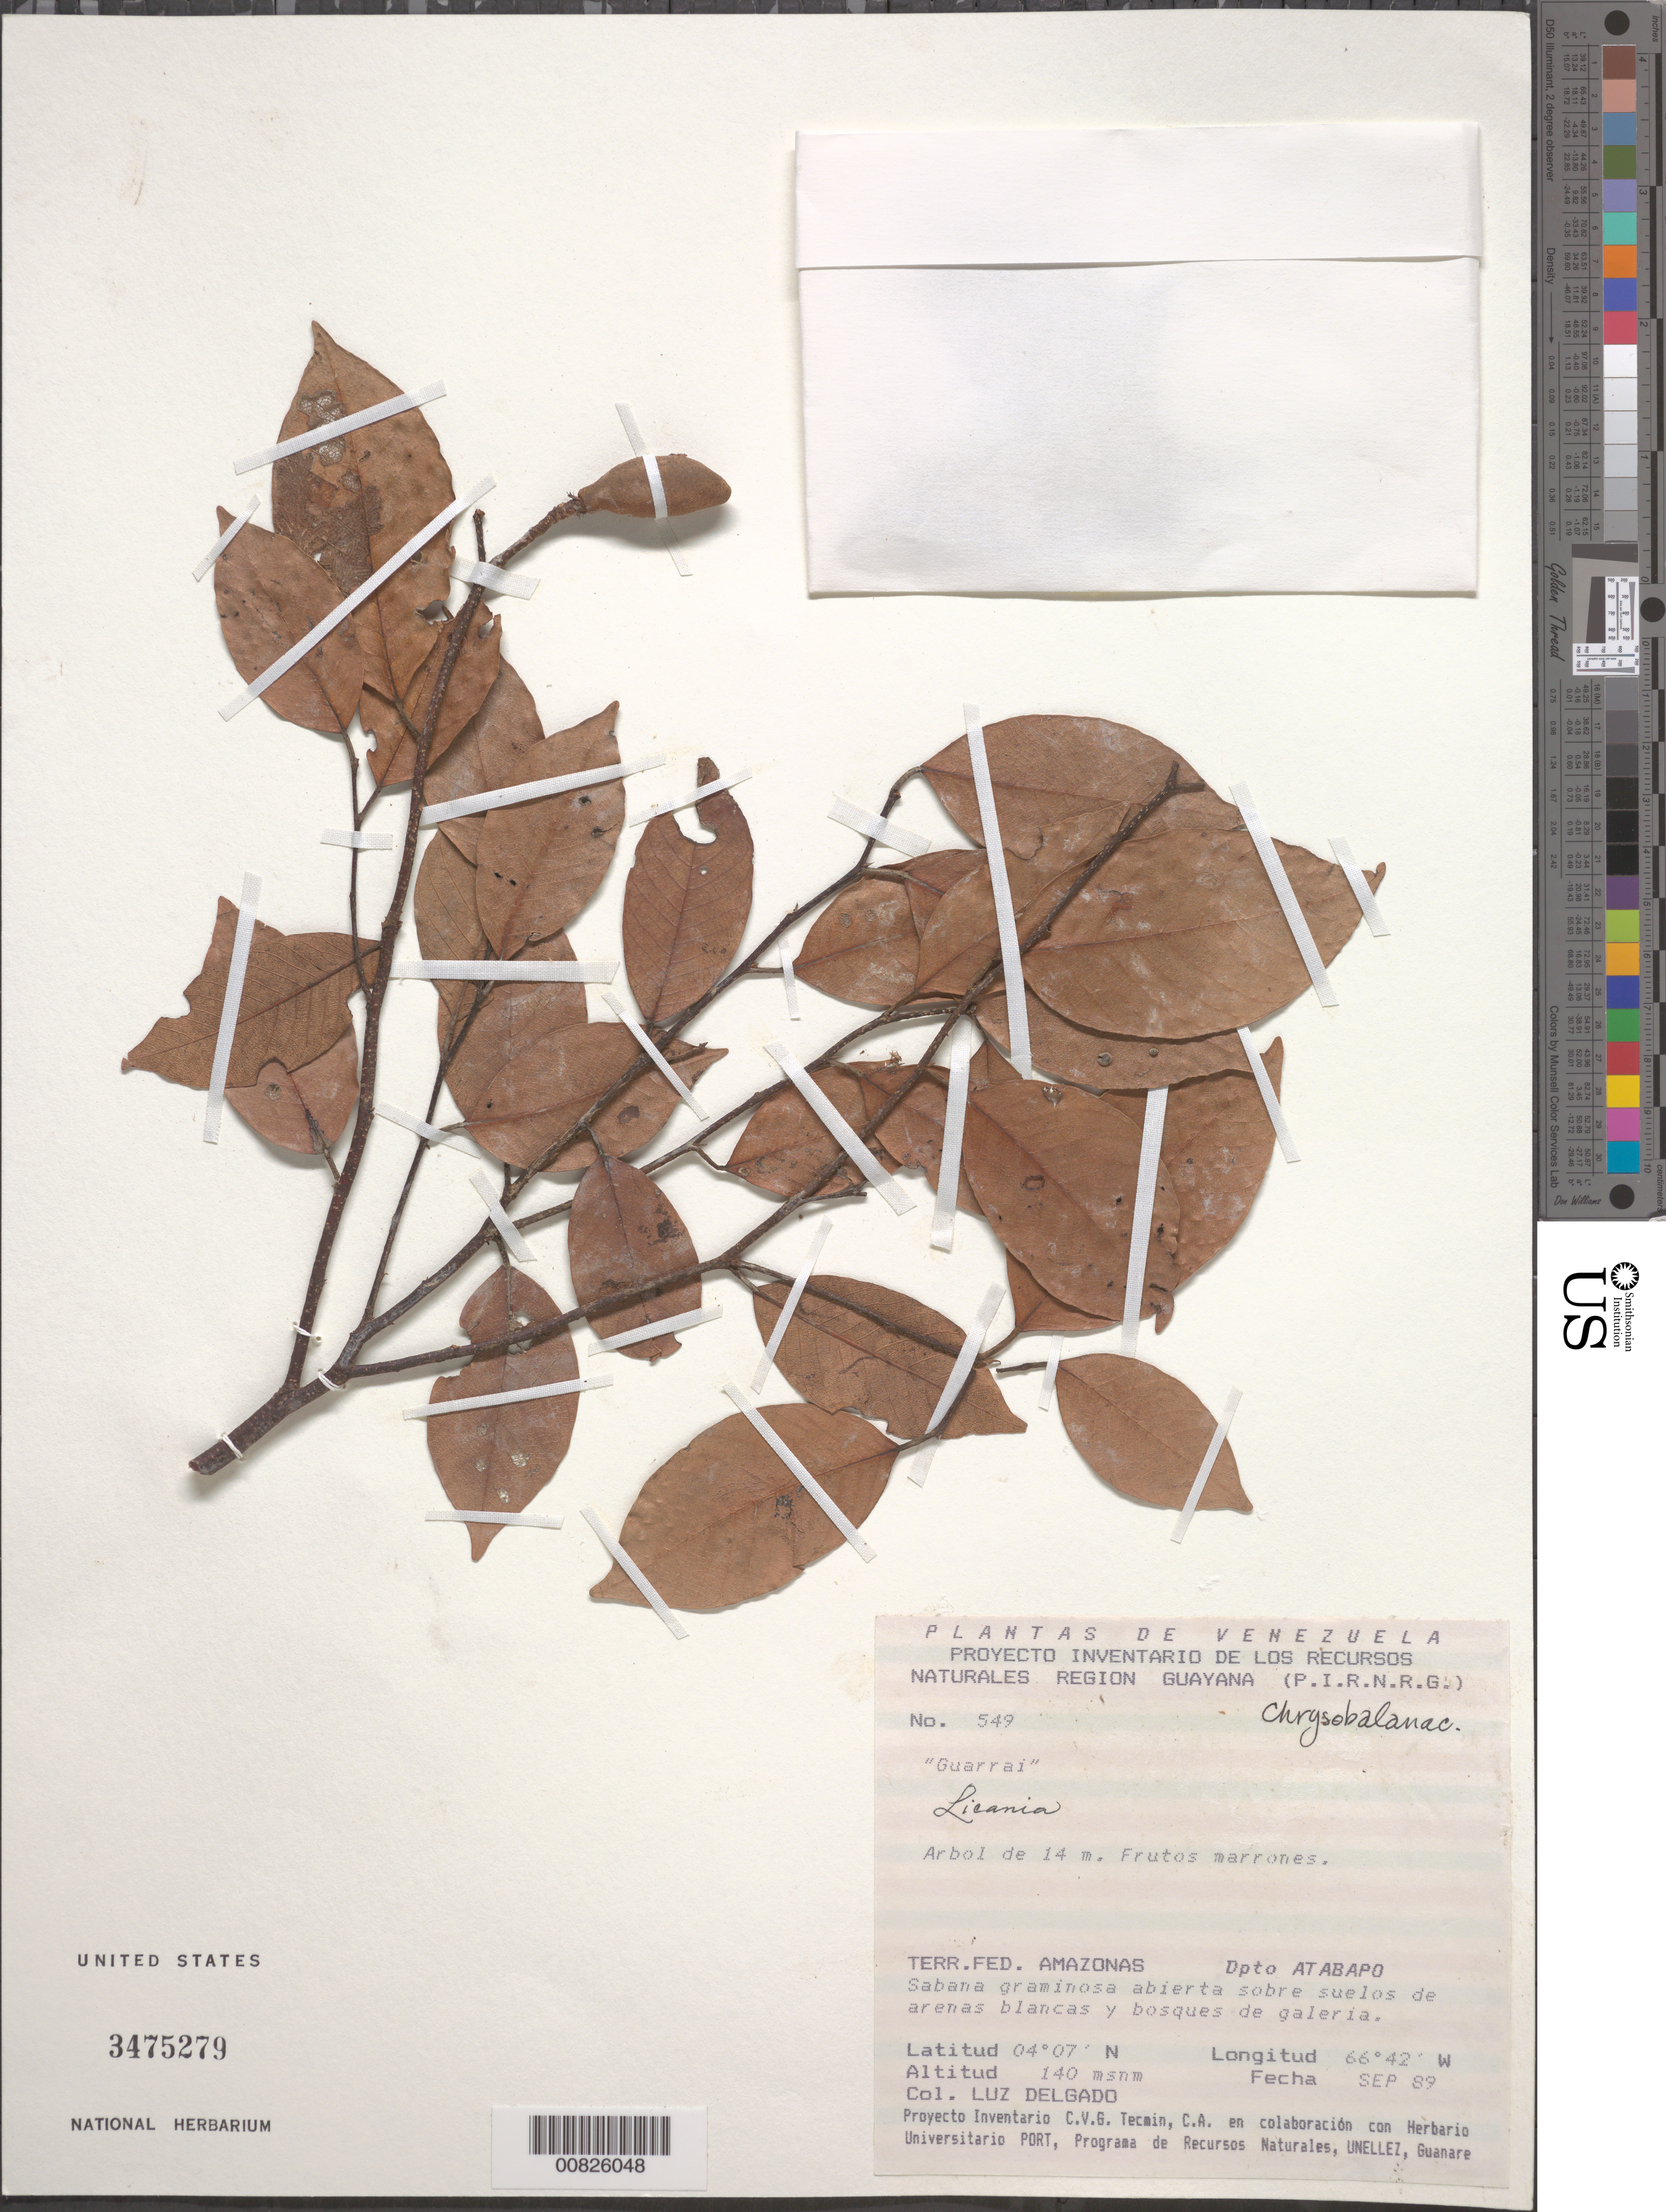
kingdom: Plantae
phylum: Tracheophyta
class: Magnoliopsida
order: Malpighiales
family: Chrysobalanaceae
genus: Licania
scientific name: Licania sp.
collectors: L. Delgado V.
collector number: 549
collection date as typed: Sep-89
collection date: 1989-09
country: Venezuela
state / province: Amazonas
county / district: Atabapo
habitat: Sabana graminosa abierta sobre suelos de arenas blancas y bosques de galeria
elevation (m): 140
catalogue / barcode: US 3475279